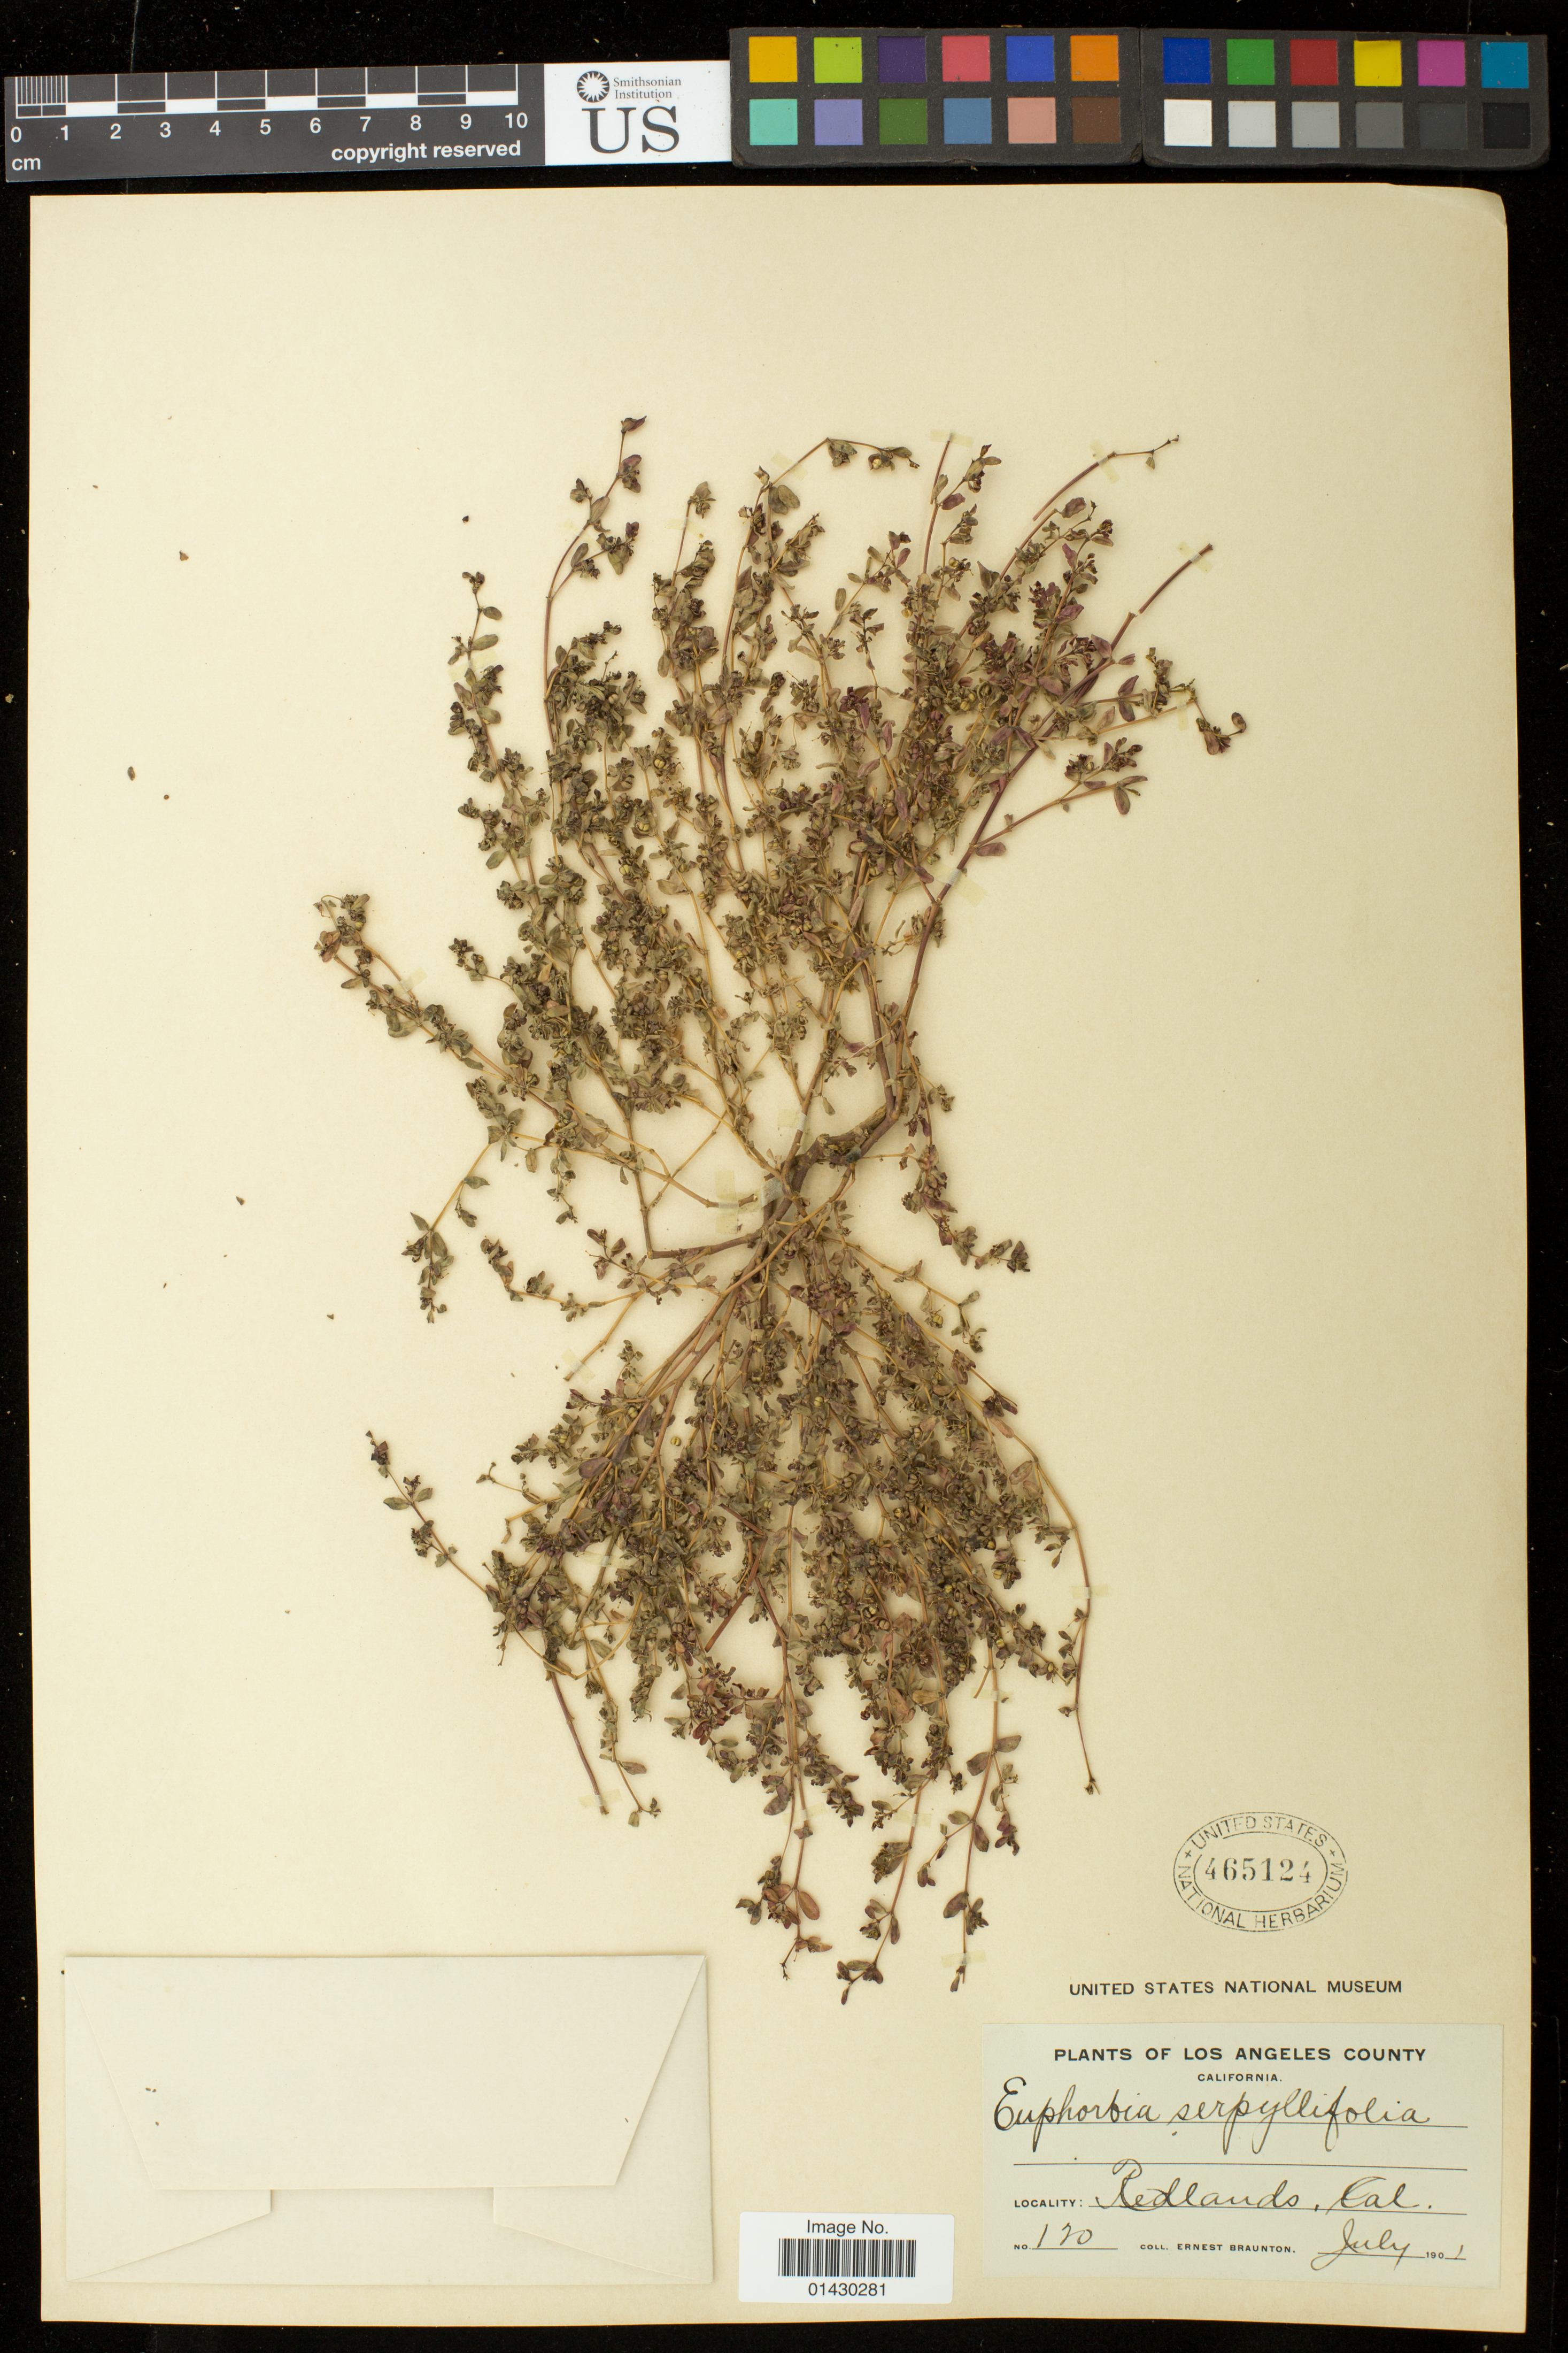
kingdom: Plantae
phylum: Tracheophyta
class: Magnoliopsida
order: Malpighiales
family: Euphorbiaceae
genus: Euphorbia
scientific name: Euphorbia serpillifolia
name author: Pers.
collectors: E. Braunton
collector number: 120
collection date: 1901-07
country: United States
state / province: California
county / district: Los Angeles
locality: Redlands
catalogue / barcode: US 465124